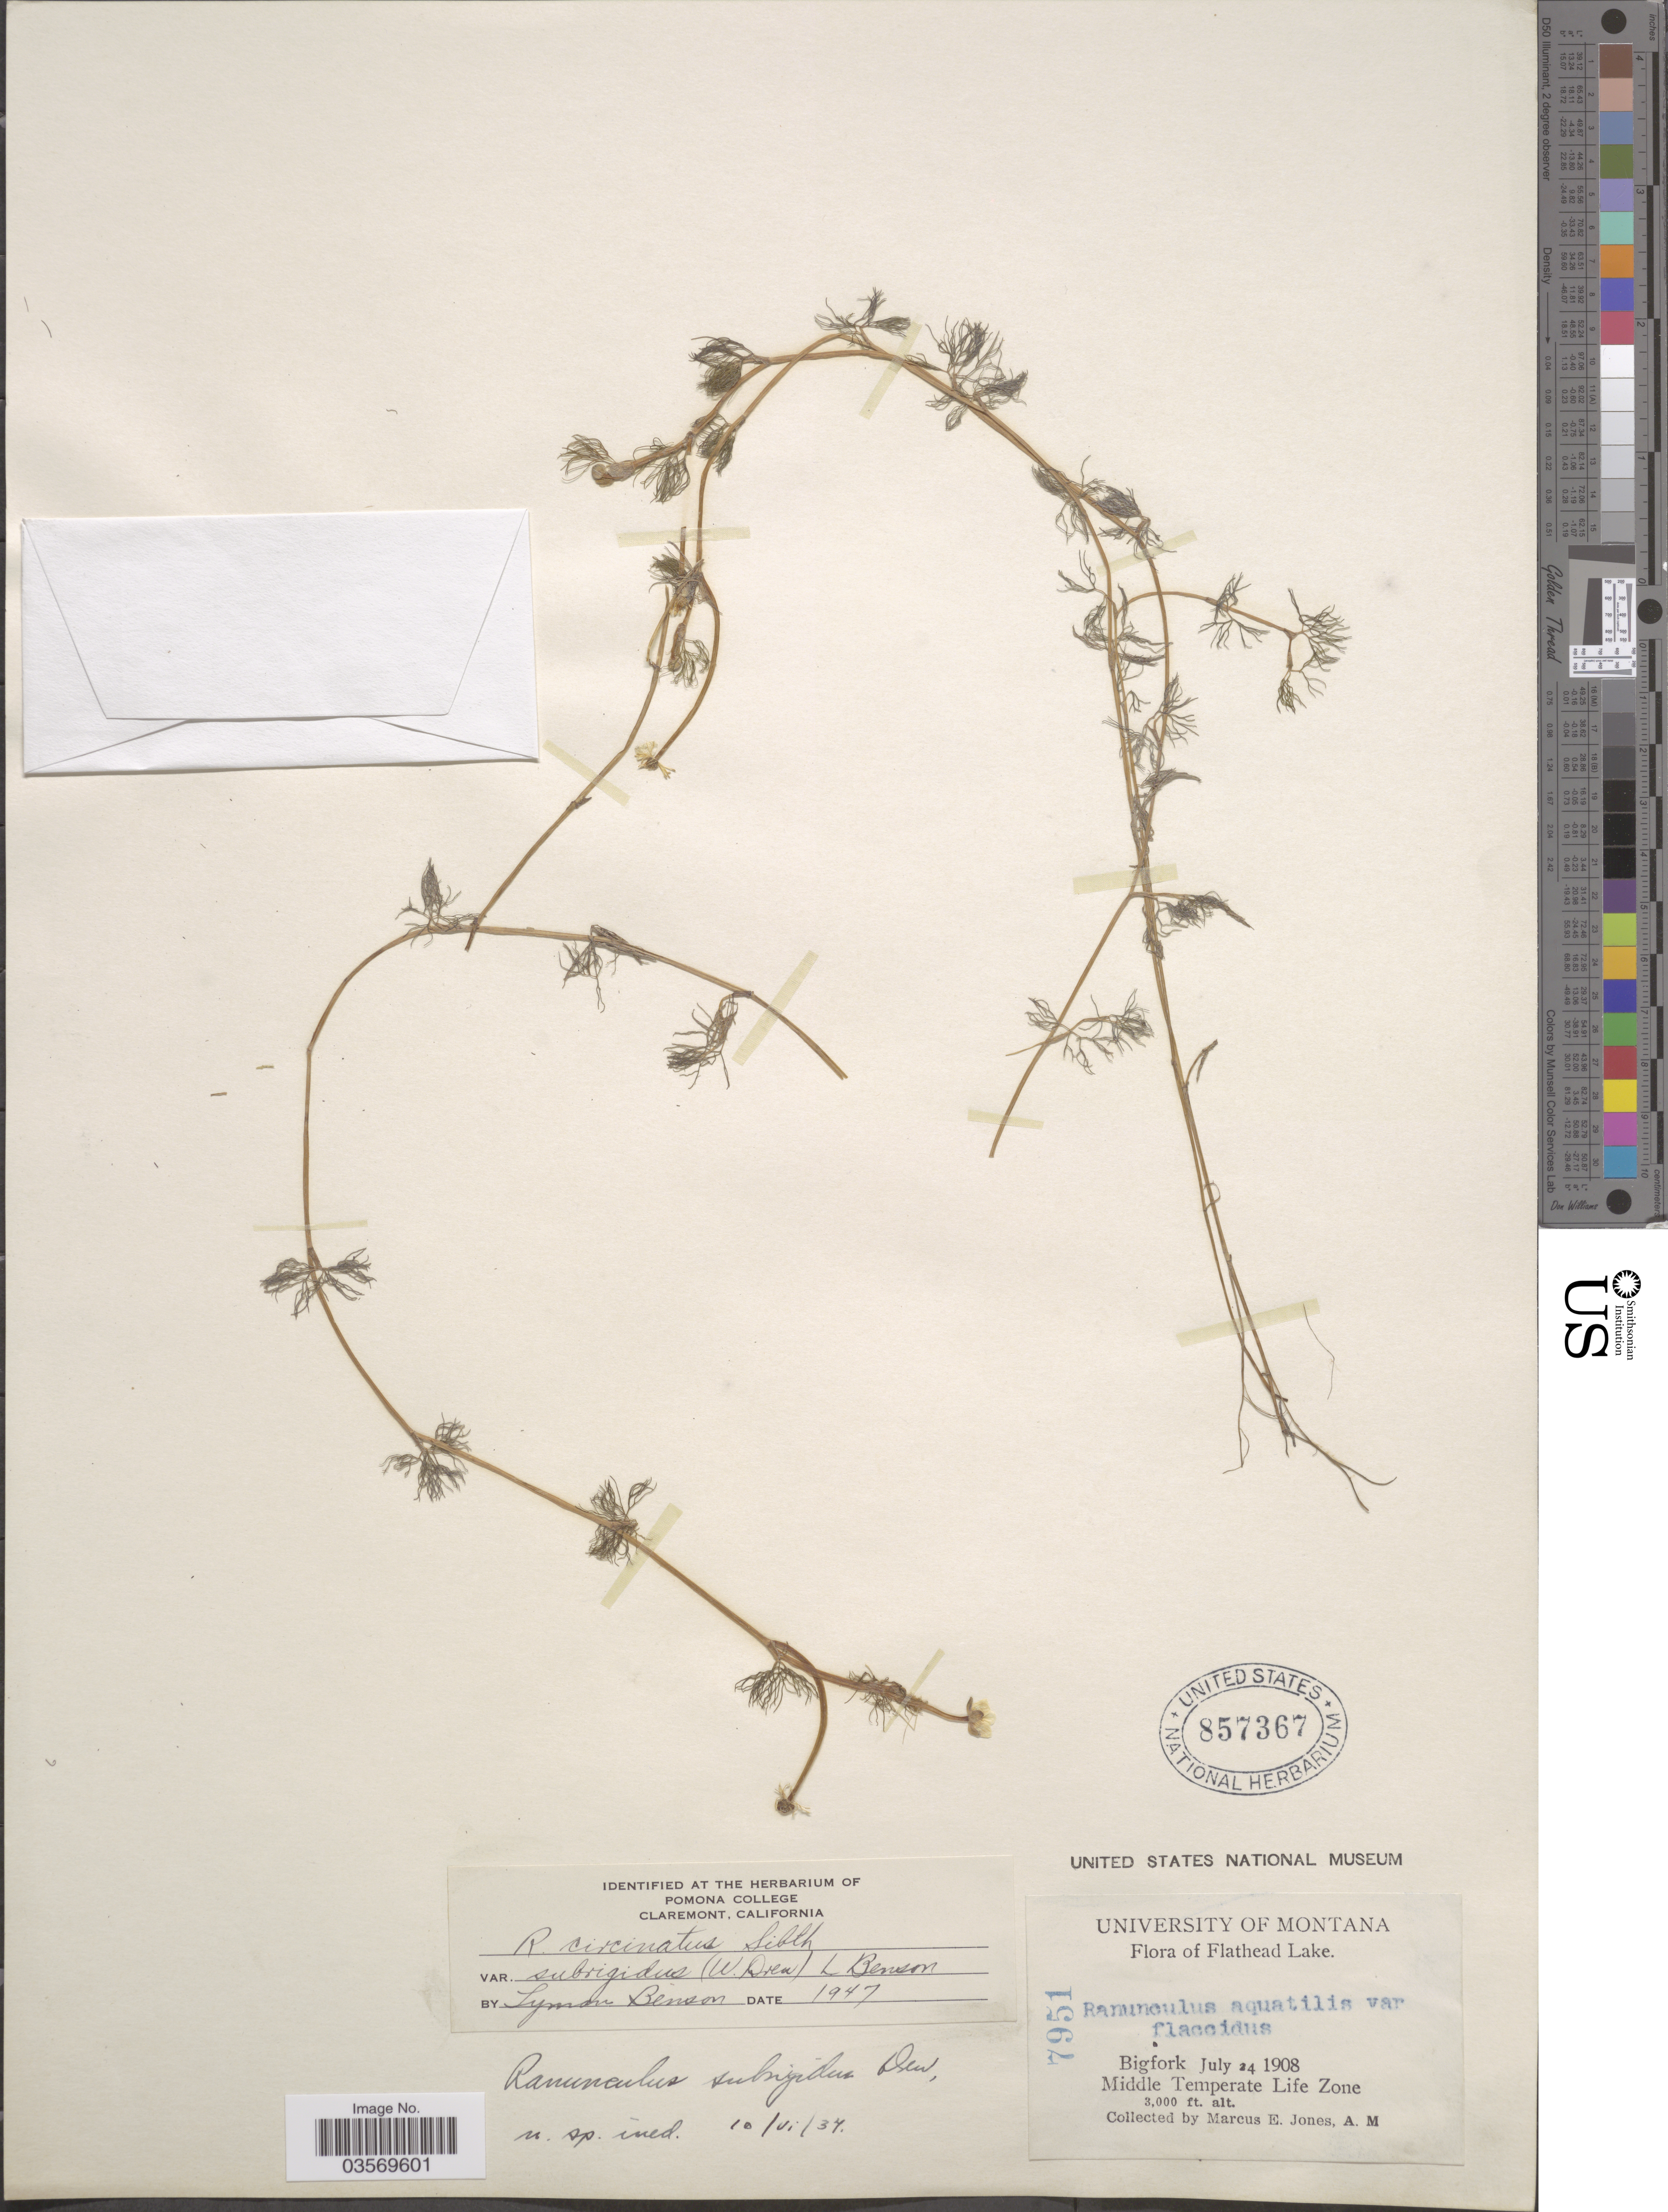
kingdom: Plantae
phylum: Tracheophyta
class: Magnoliopsida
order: Ranunculales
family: Ranunculaceae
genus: Ranunculus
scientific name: Ranunculus subrigidus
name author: W.B. Drew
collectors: M. E. Jones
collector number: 7951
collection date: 1908-07-24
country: United States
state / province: Montana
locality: Flathead Lake. Bigfork. Middle Temperate Life Zone.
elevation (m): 914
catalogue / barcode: US 857367